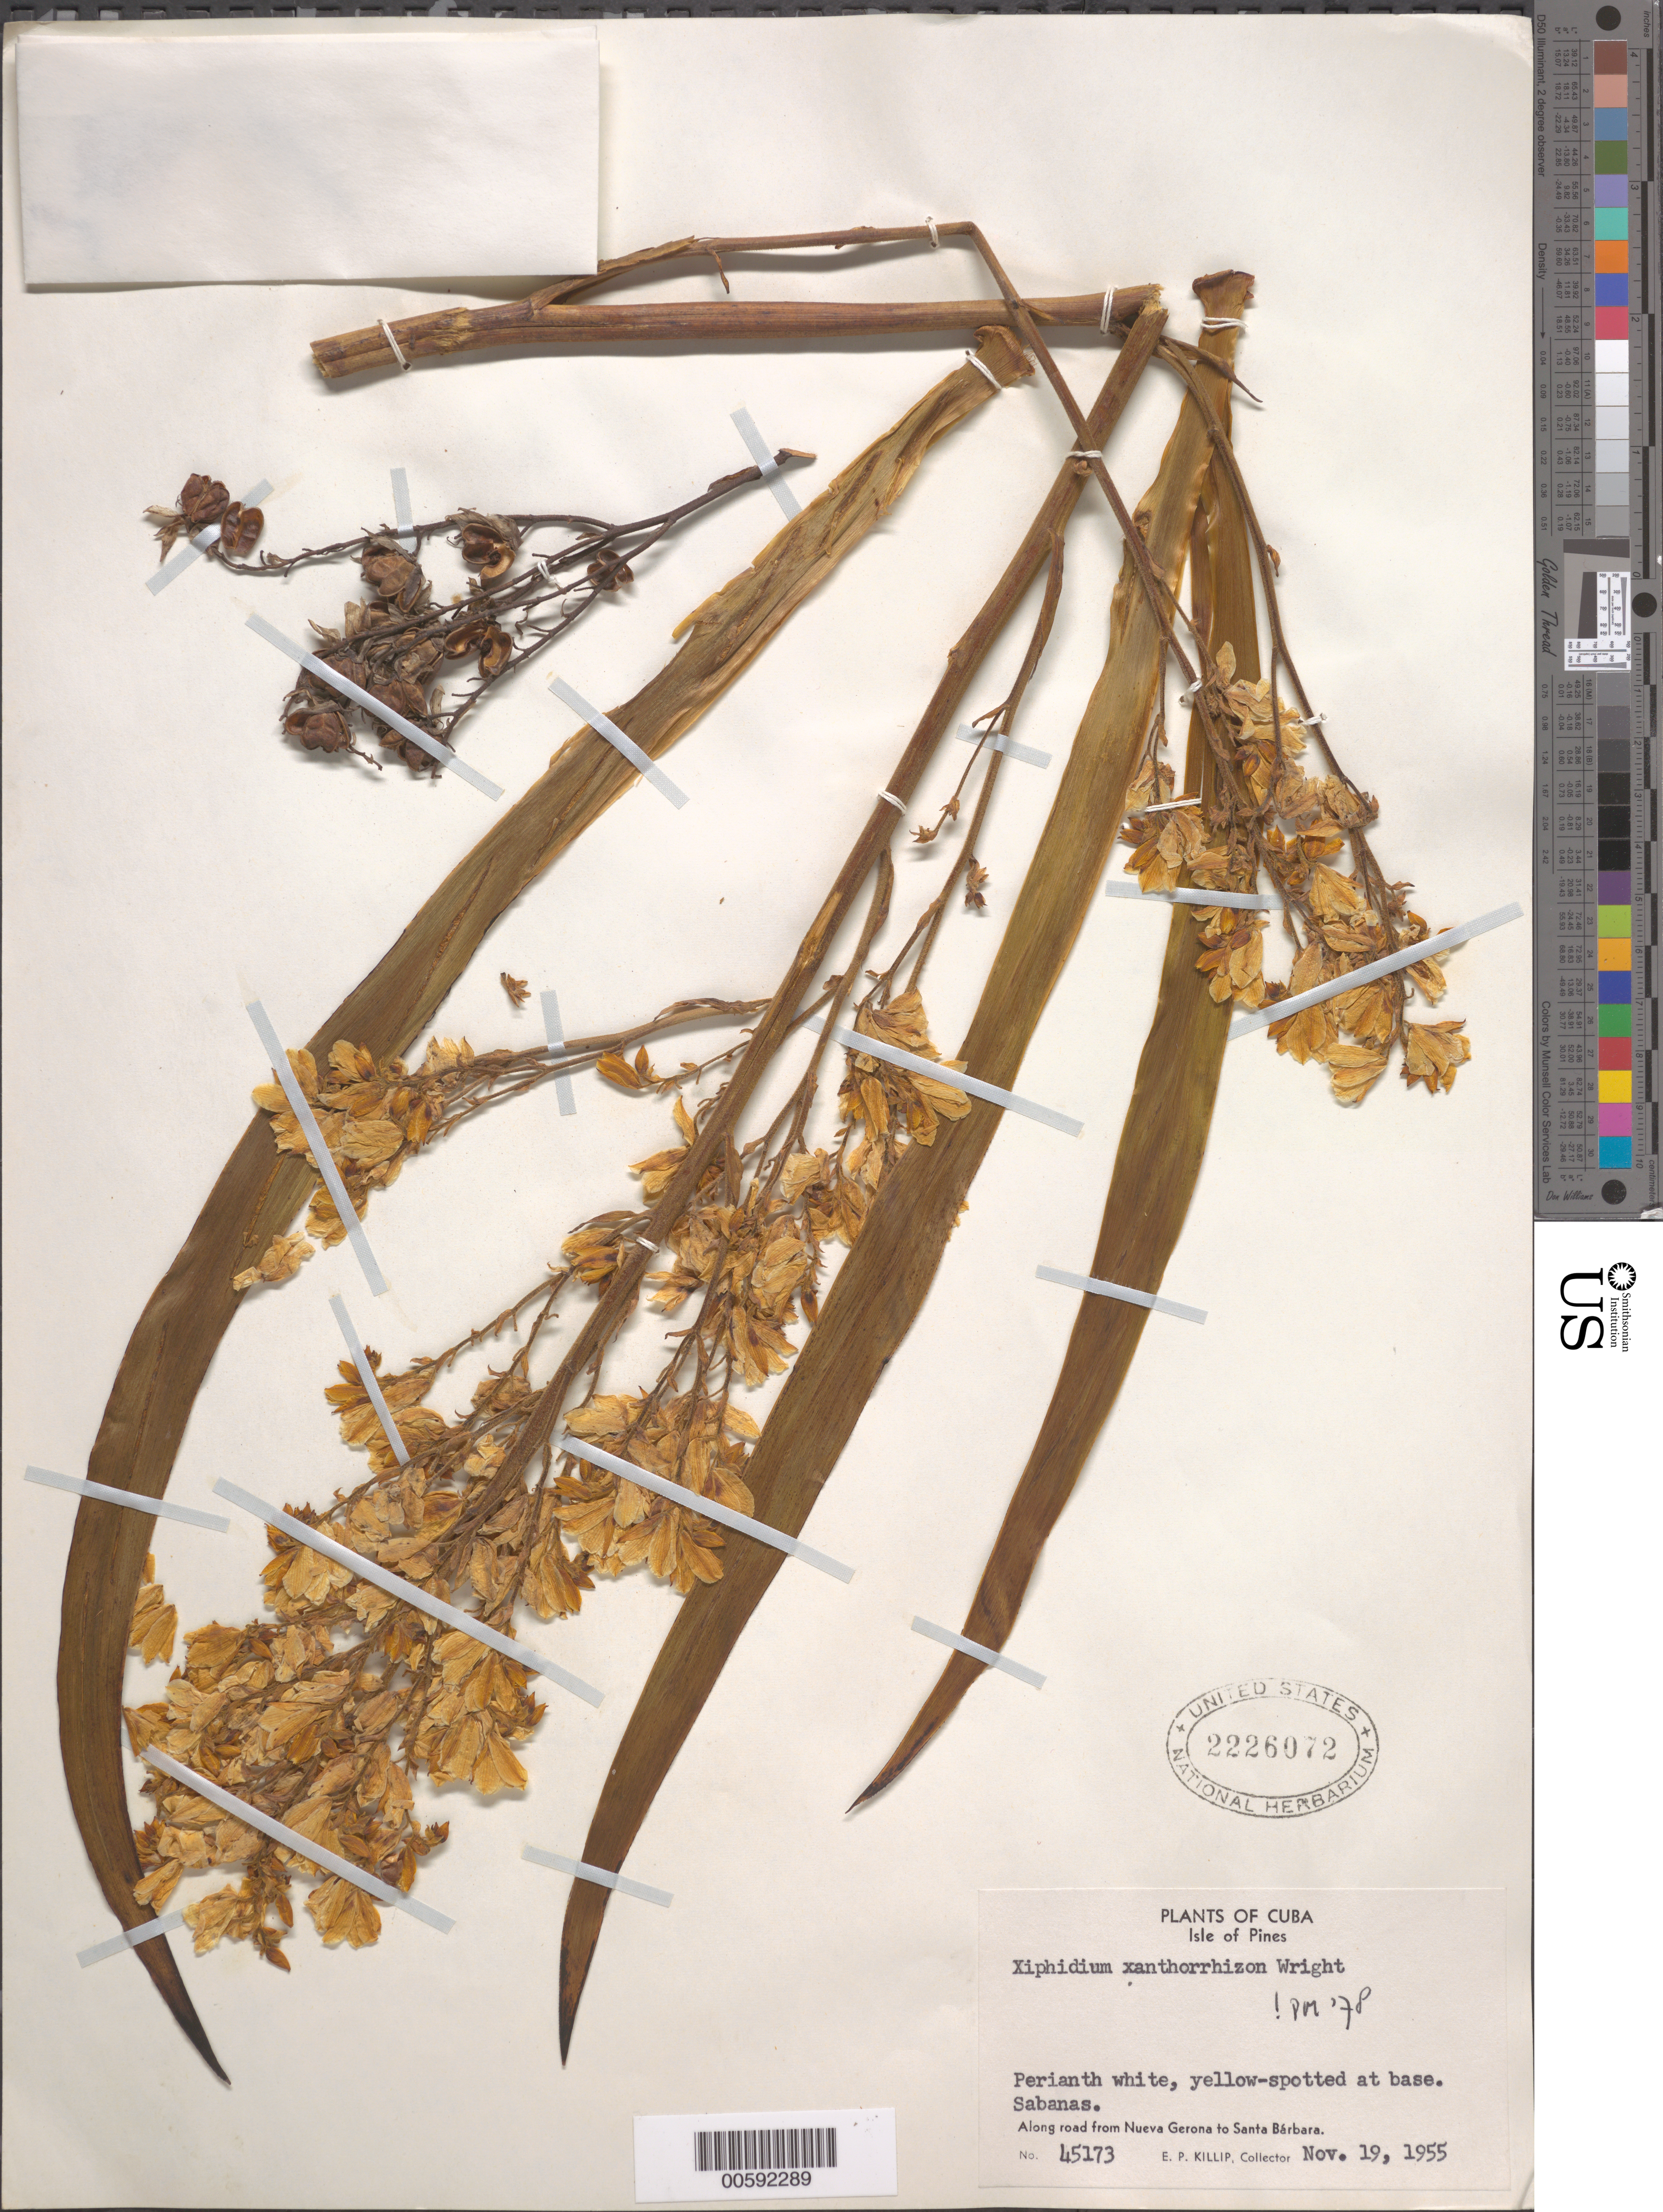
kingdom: Plantae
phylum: Tracheophyta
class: Liliopsida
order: Commelinales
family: Haemodoraceae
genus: Xiphidium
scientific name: Xiphidium xanthorrhizon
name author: C. Wright ex Griseb.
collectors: E. P. Killip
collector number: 45173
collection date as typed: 19 Nov 1955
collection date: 1955-11-19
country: Cuba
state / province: Isla de La Juventud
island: Isla de La Juventud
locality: Sabanas, road from Nueva Gerona to Santa. (Province originally recorded as Isla de Pinos.)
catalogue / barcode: US 2226072